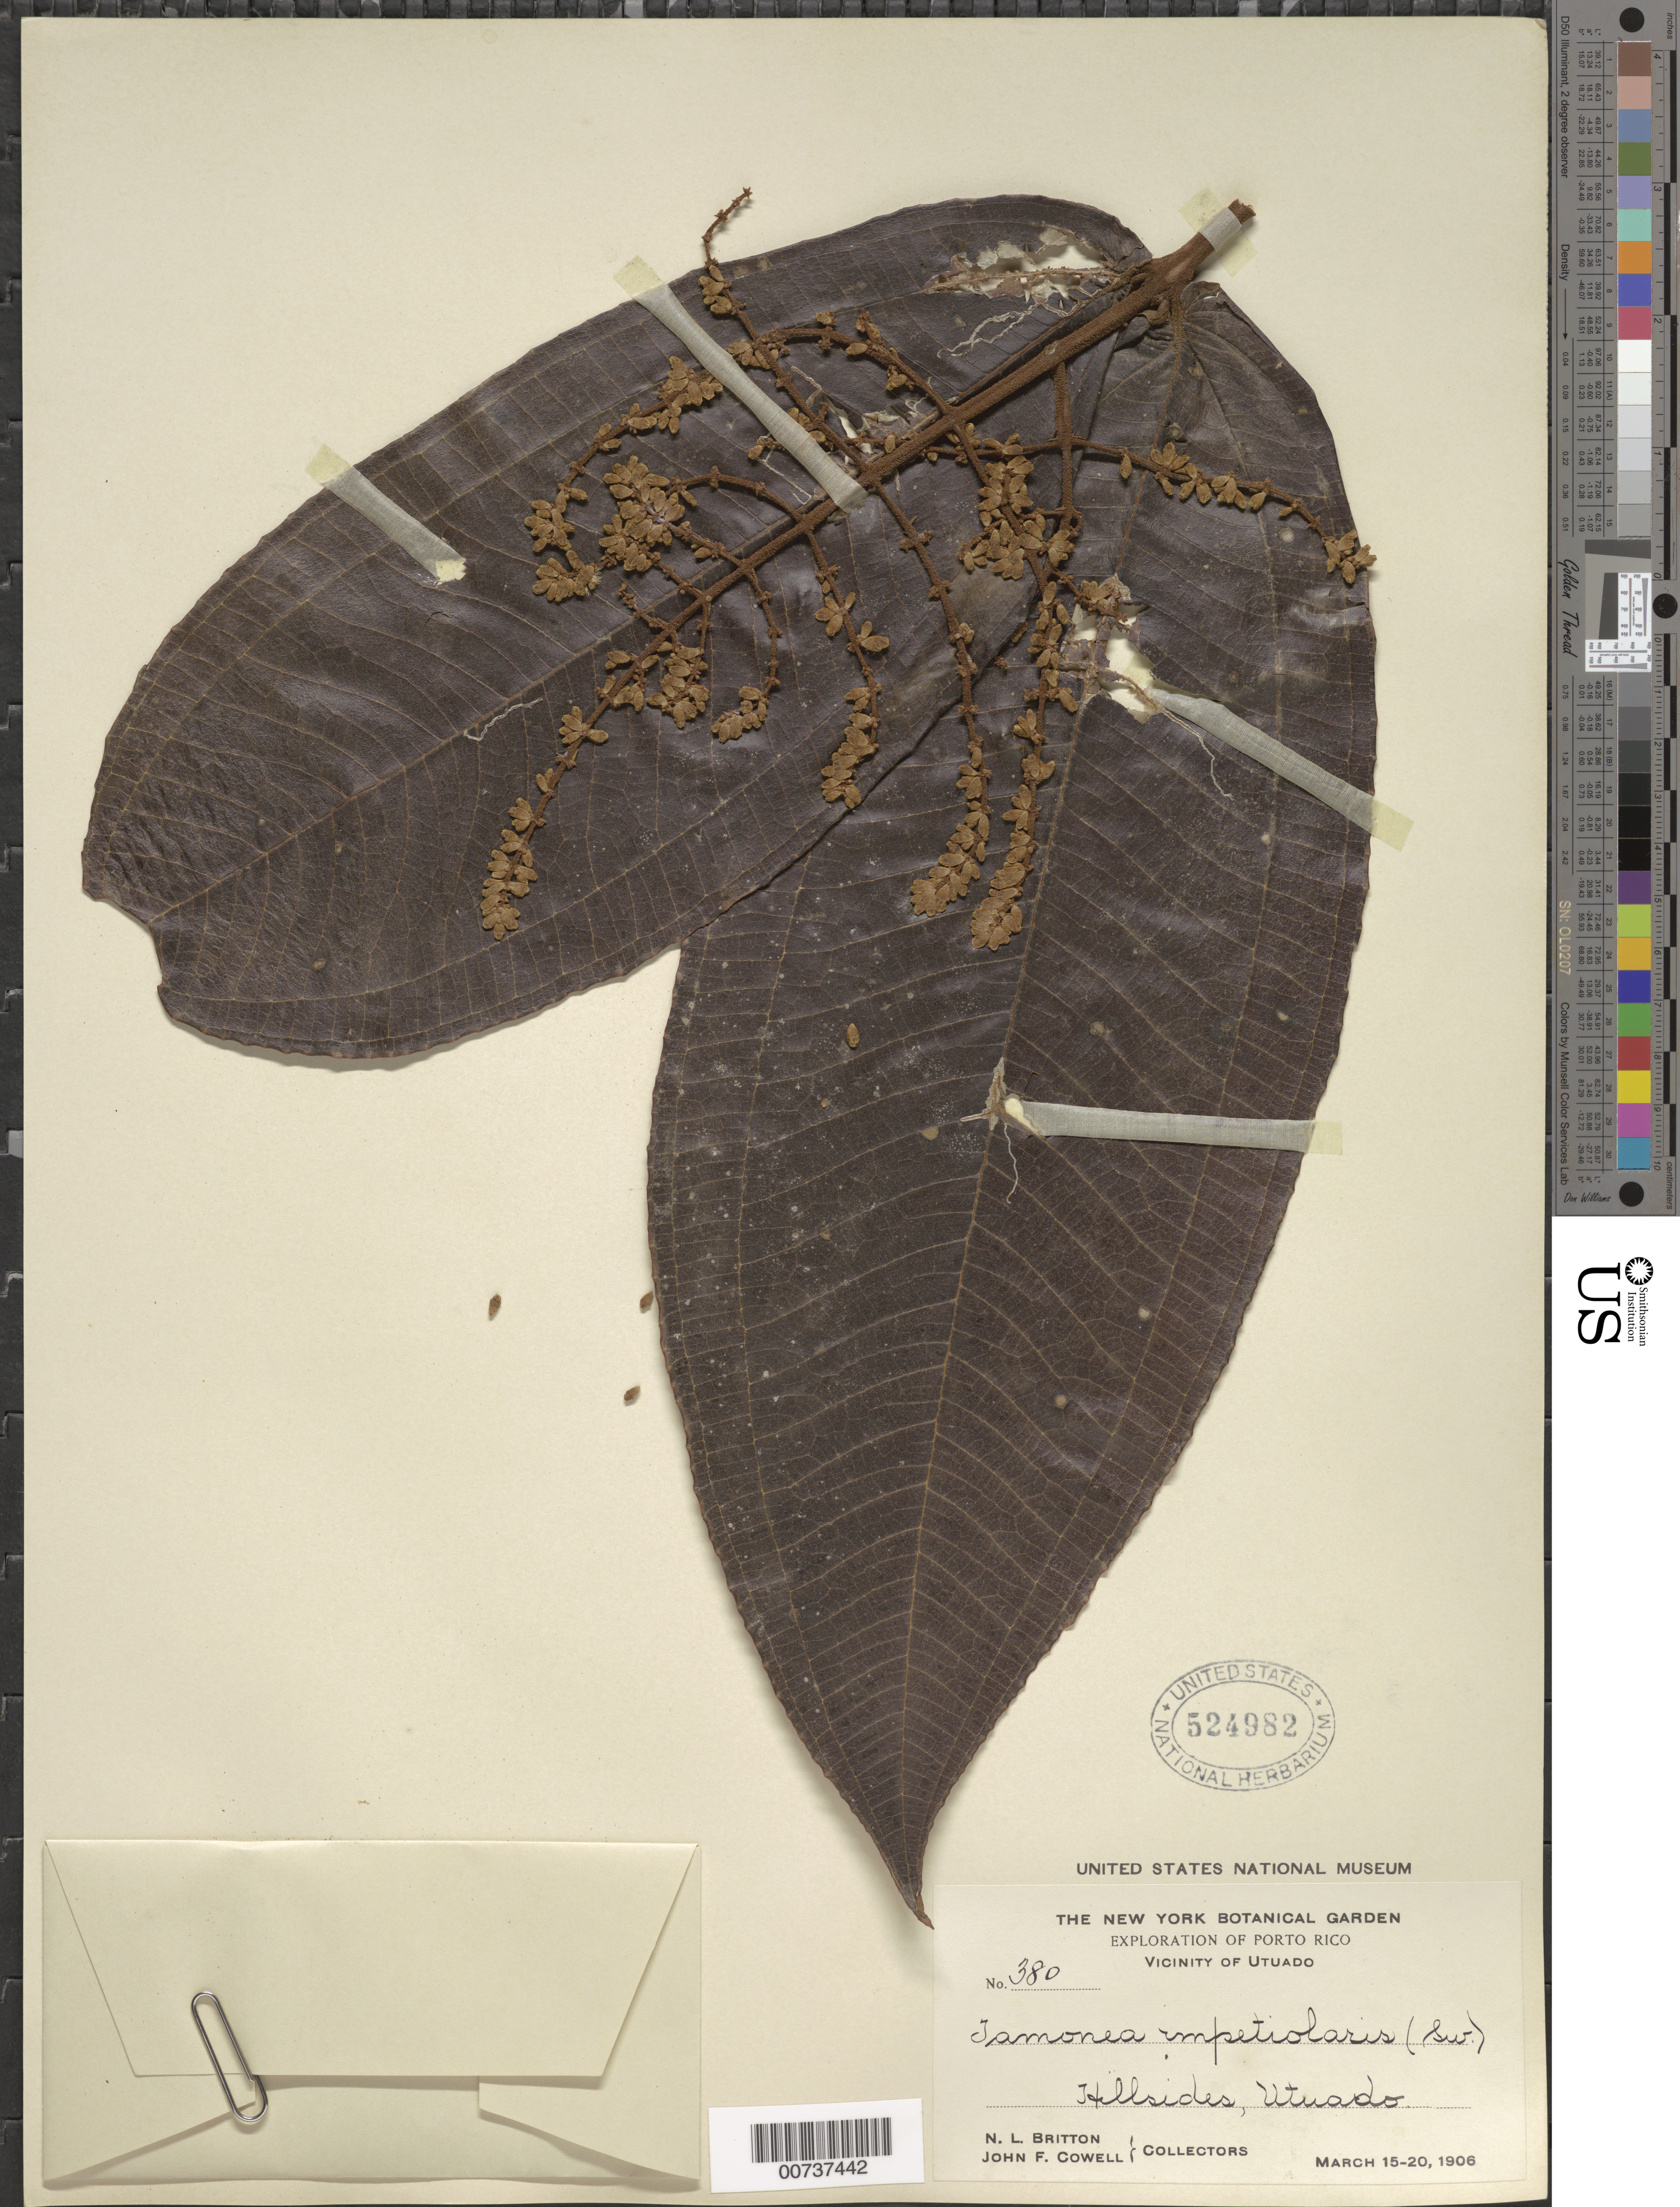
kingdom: Plantae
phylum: Tracheophyta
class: Magnoliopsida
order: Myrtales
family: Melastomataceae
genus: Miconia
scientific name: Miconia impetiolaris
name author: (Sw.) D. Don ex DC.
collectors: N. Britton & J. F. Cowell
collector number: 380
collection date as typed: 15 Mar 1906 to 20 Mar 1906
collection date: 1906-03-15/1906-03-20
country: Puerto Rico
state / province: Utuado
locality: Utuado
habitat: Hillsides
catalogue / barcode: US 524982